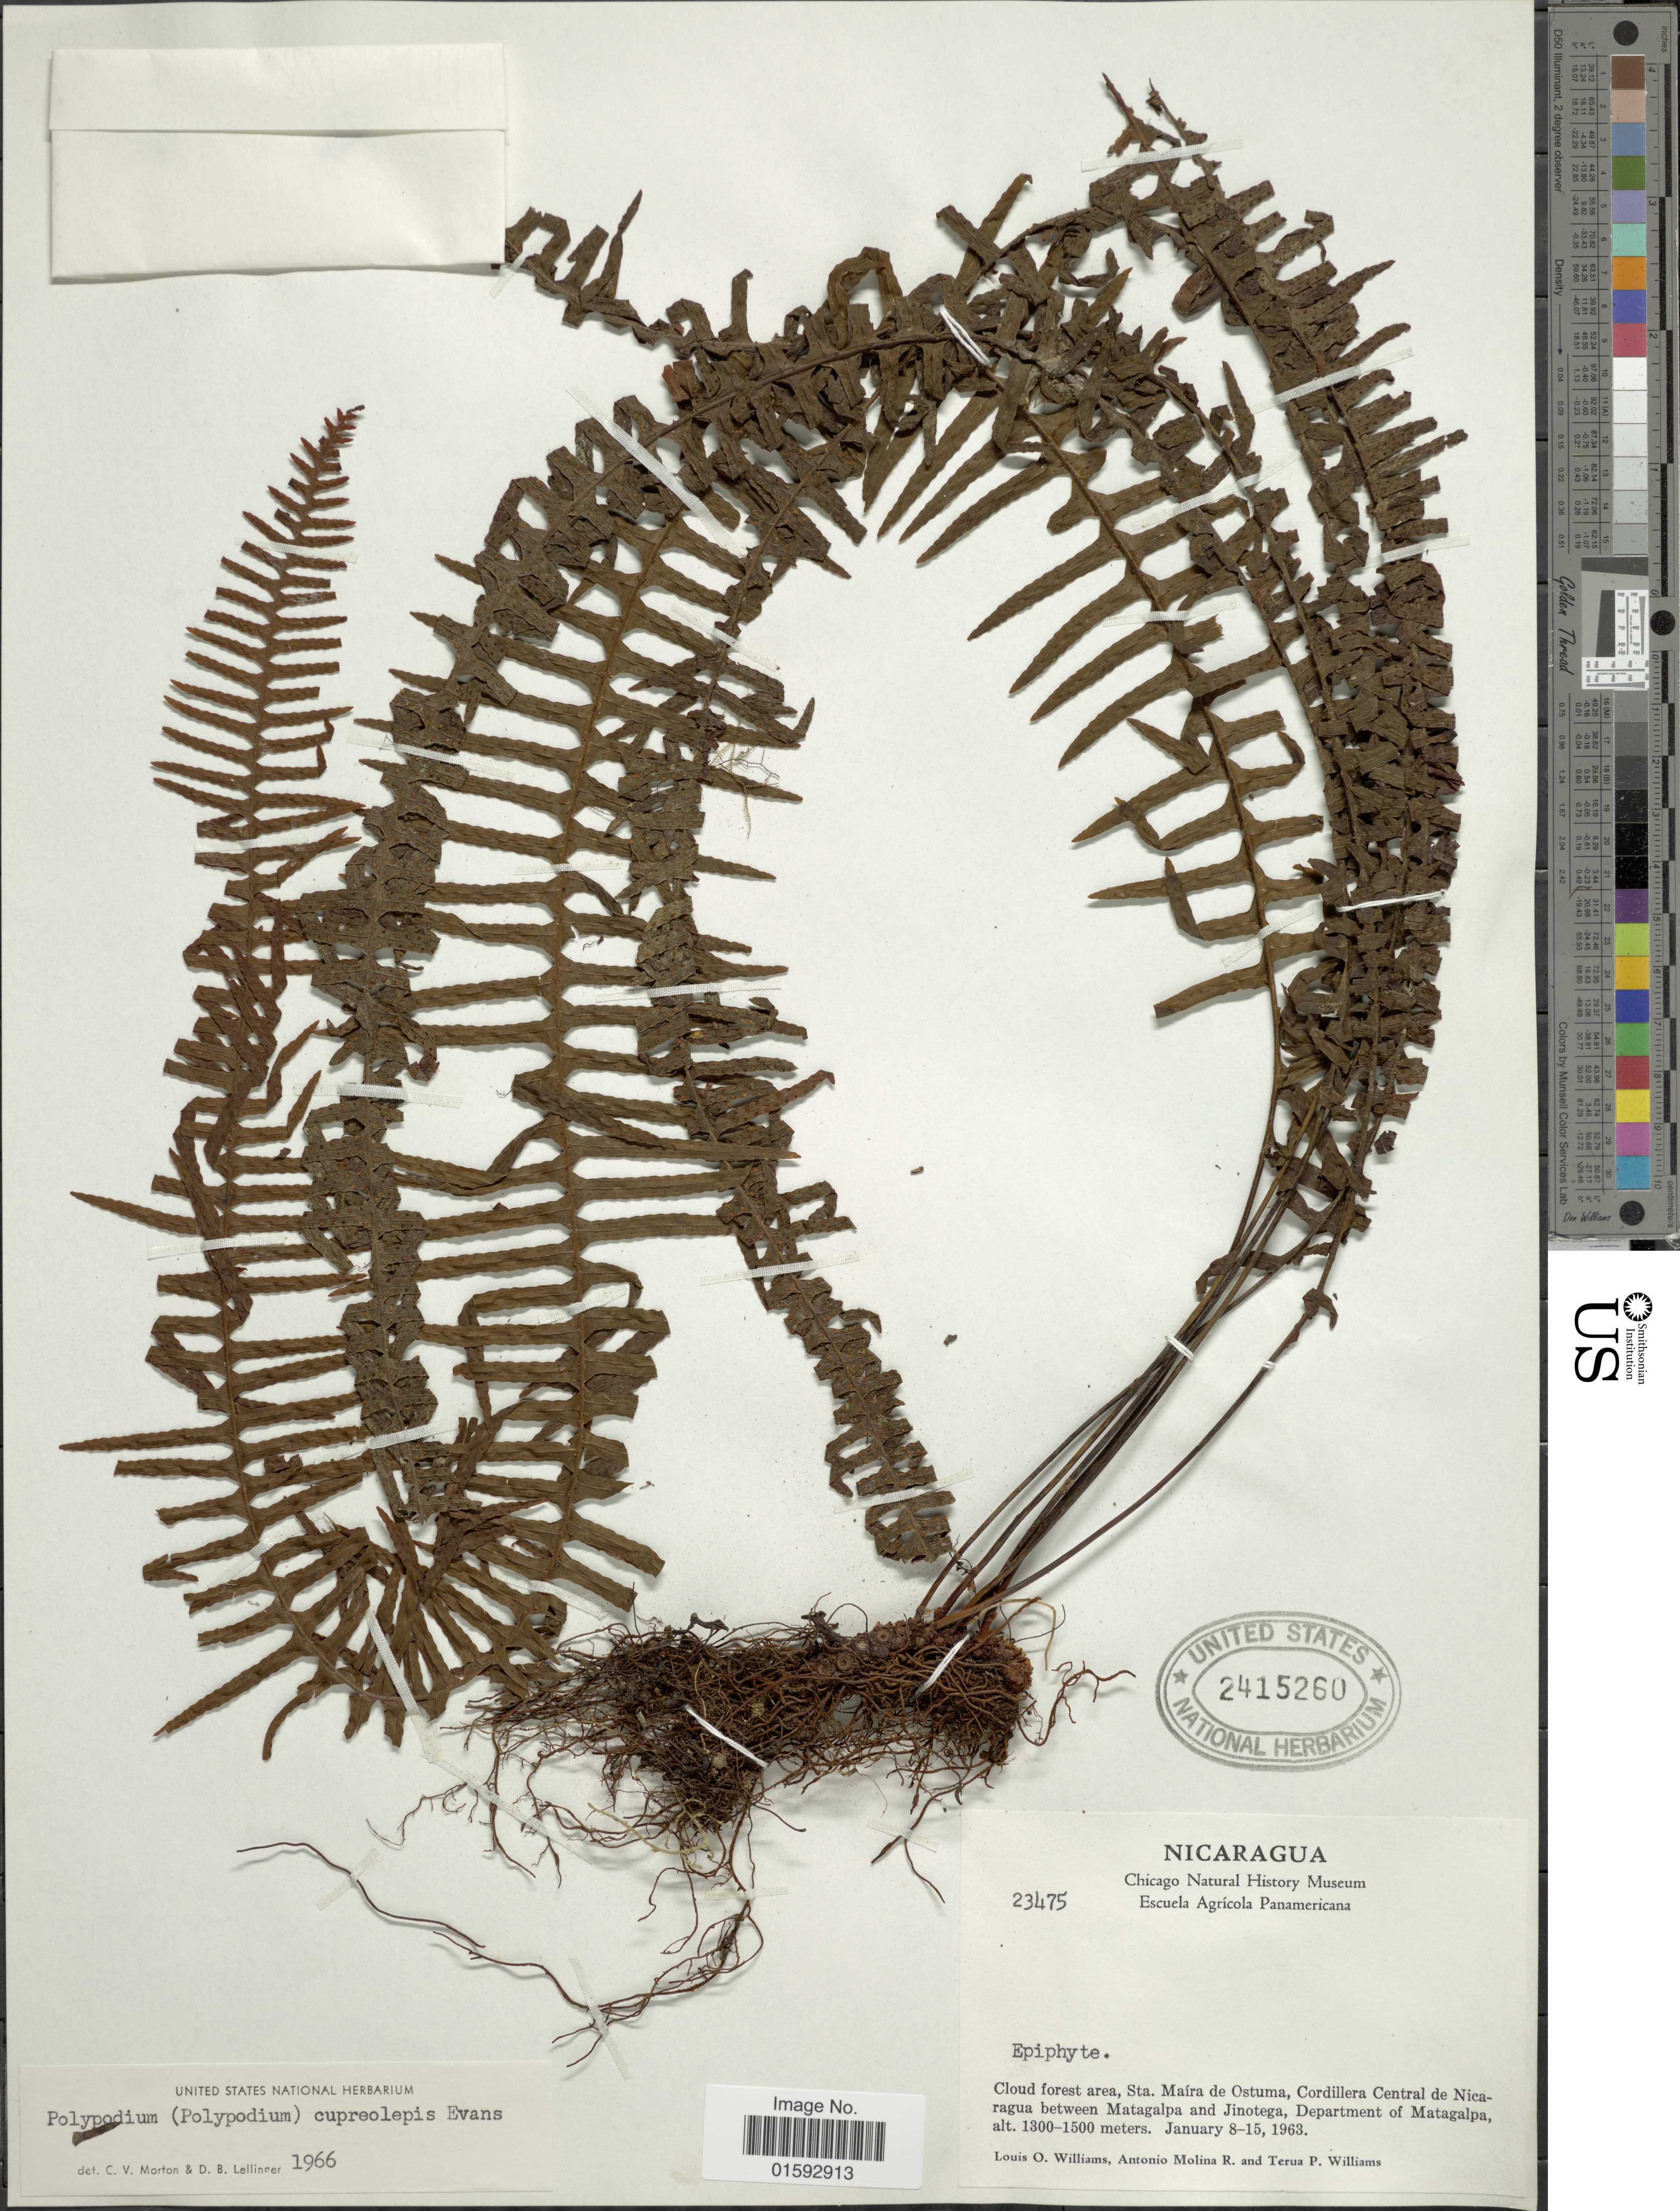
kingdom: Plantae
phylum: Tracheophyta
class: Polypodiopsida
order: Polypodiales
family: Polypodiaceae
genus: Pecluma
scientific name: Pecluma cupreolepis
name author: (A.M. Evans) M.G. Price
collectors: L. O. Williams, A. Molina R. & T. P. Williams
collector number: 23475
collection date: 1963-01-08/1963-01-15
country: Nicaragua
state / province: Matagalpa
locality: Cloud forest area, Sta, Maira de Ostuma, Cordillera Central de Nicaragua between Matagalpa and Jinotega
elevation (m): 1300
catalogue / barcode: US 2415260